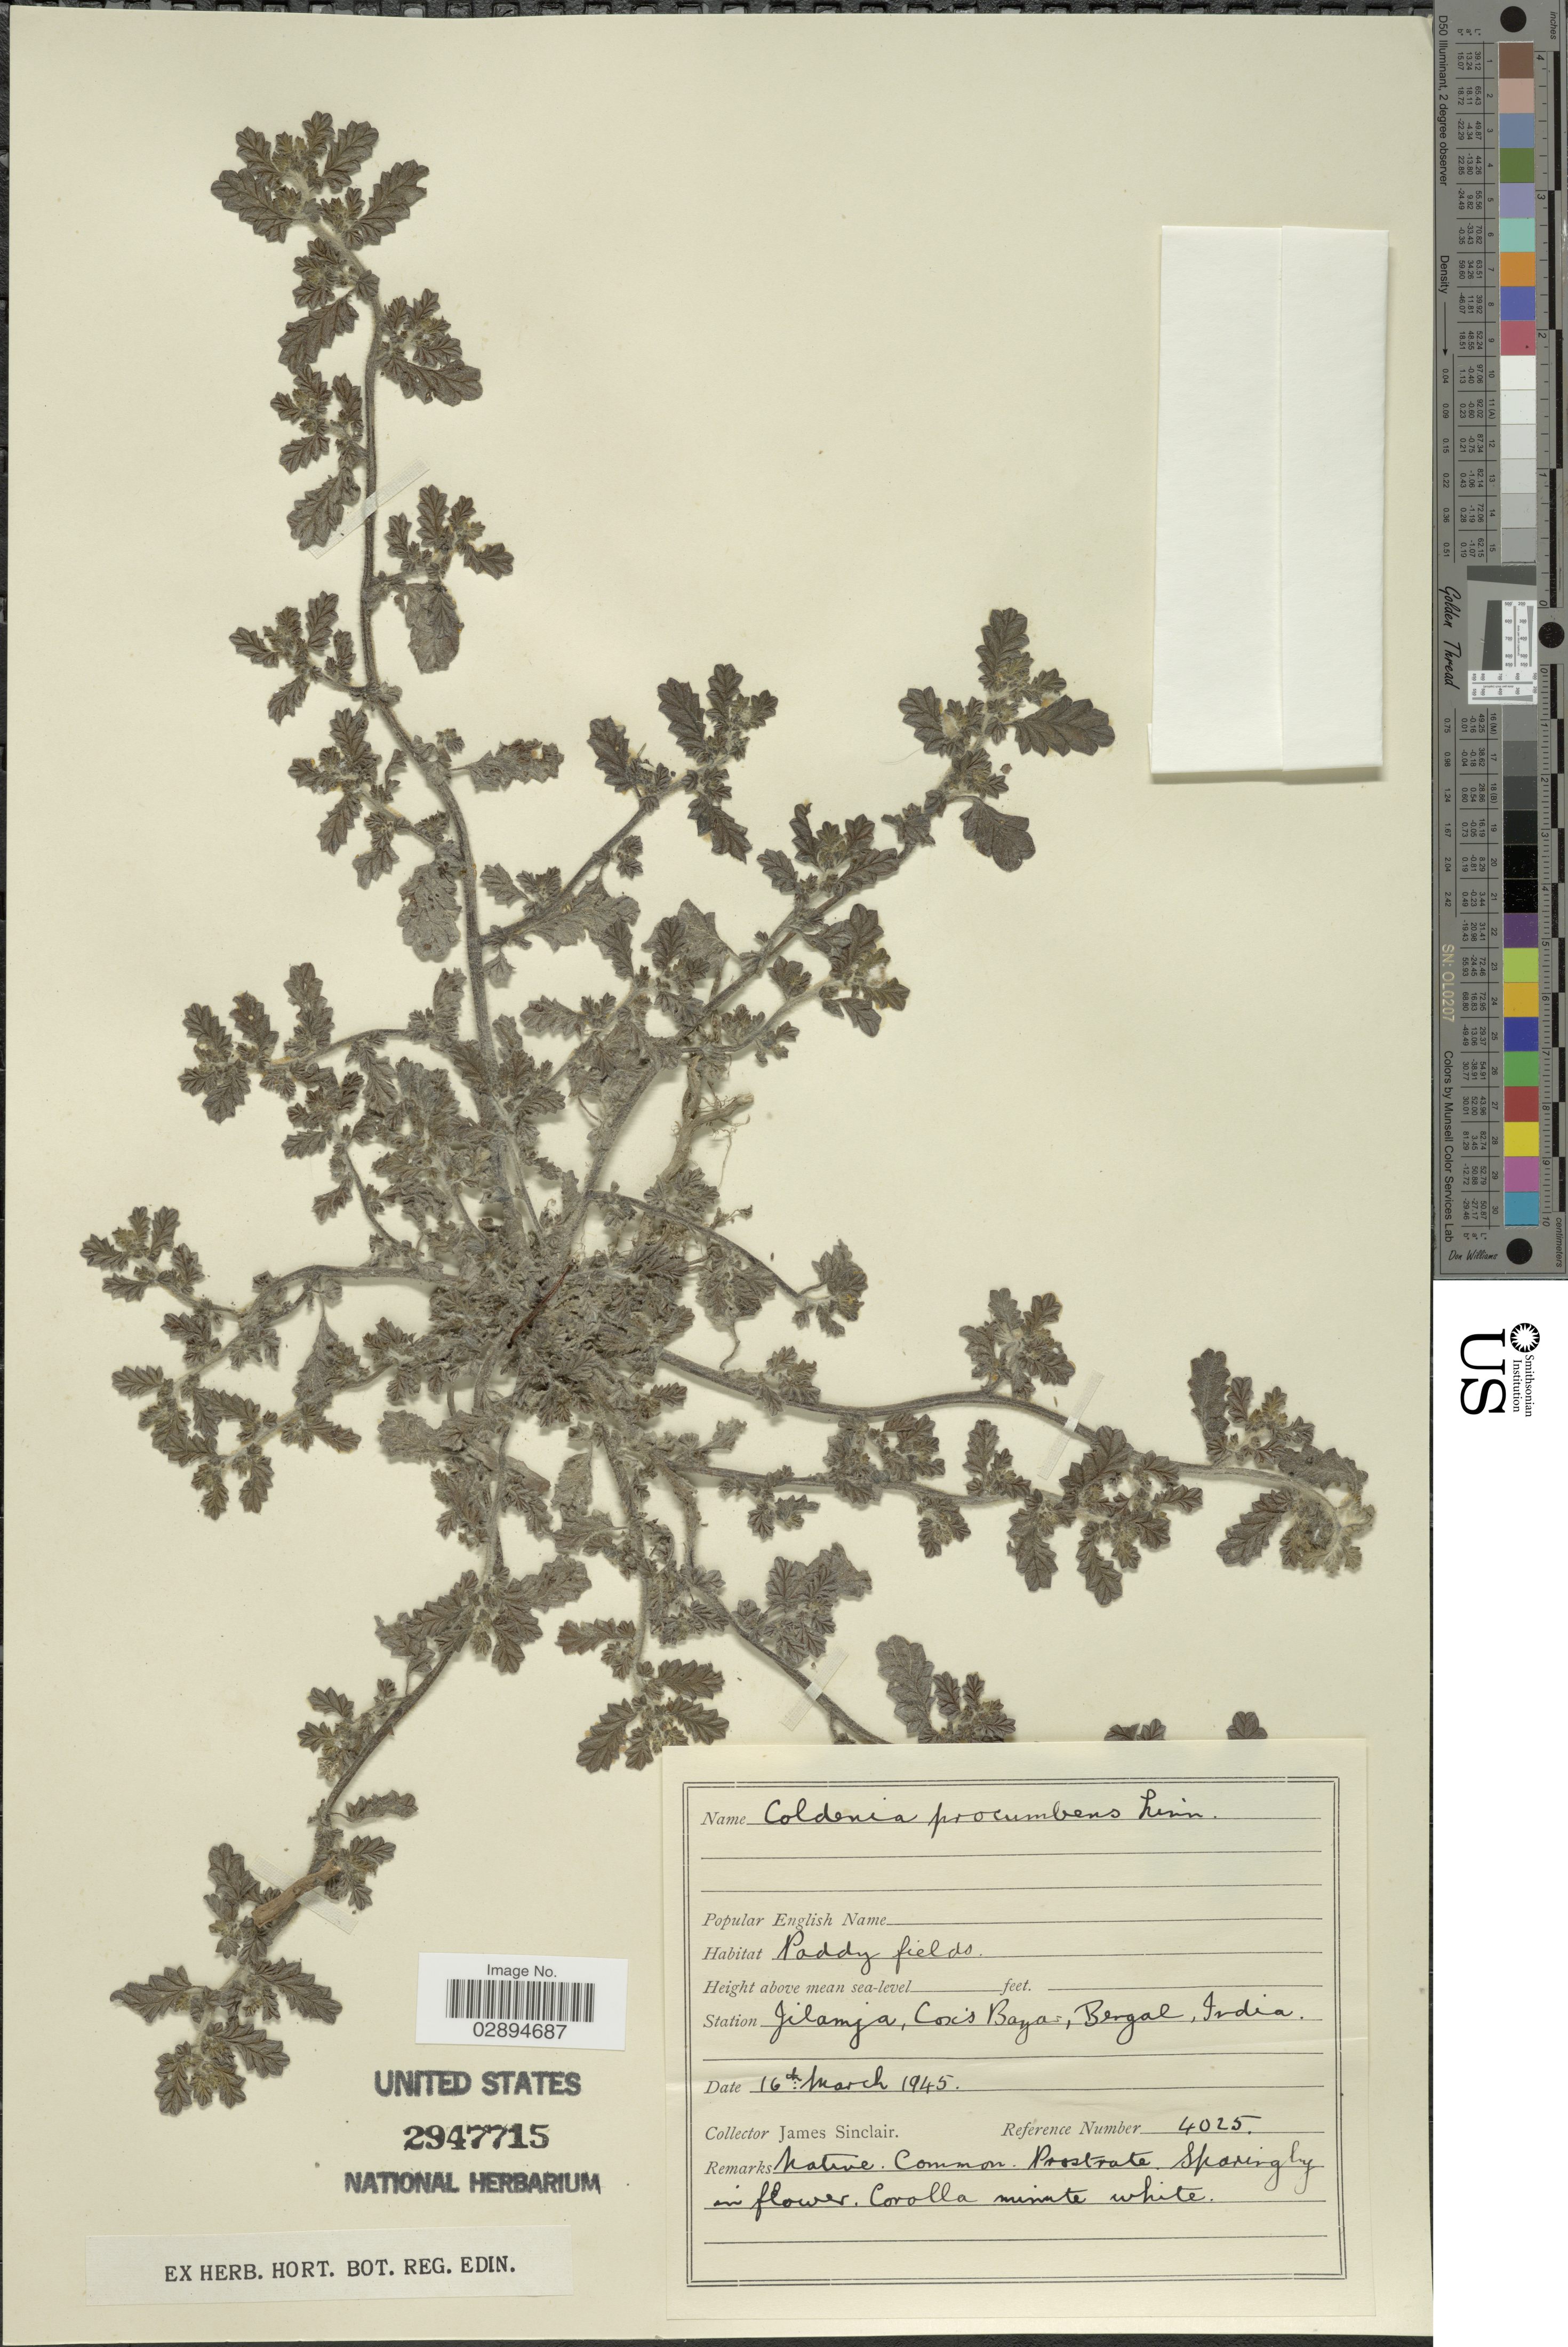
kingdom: Plantae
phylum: Tracheophyta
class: Magnoliopsida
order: Boraginales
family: Coldeniaceae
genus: Coldenia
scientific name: Coldenia procumbens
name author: L.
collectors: J. Sinclair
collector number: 4025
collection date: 1945-03-16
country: Bangladesh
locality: Jilamja, Cox's Bazar, Bengal, India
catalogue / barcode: US 2947715